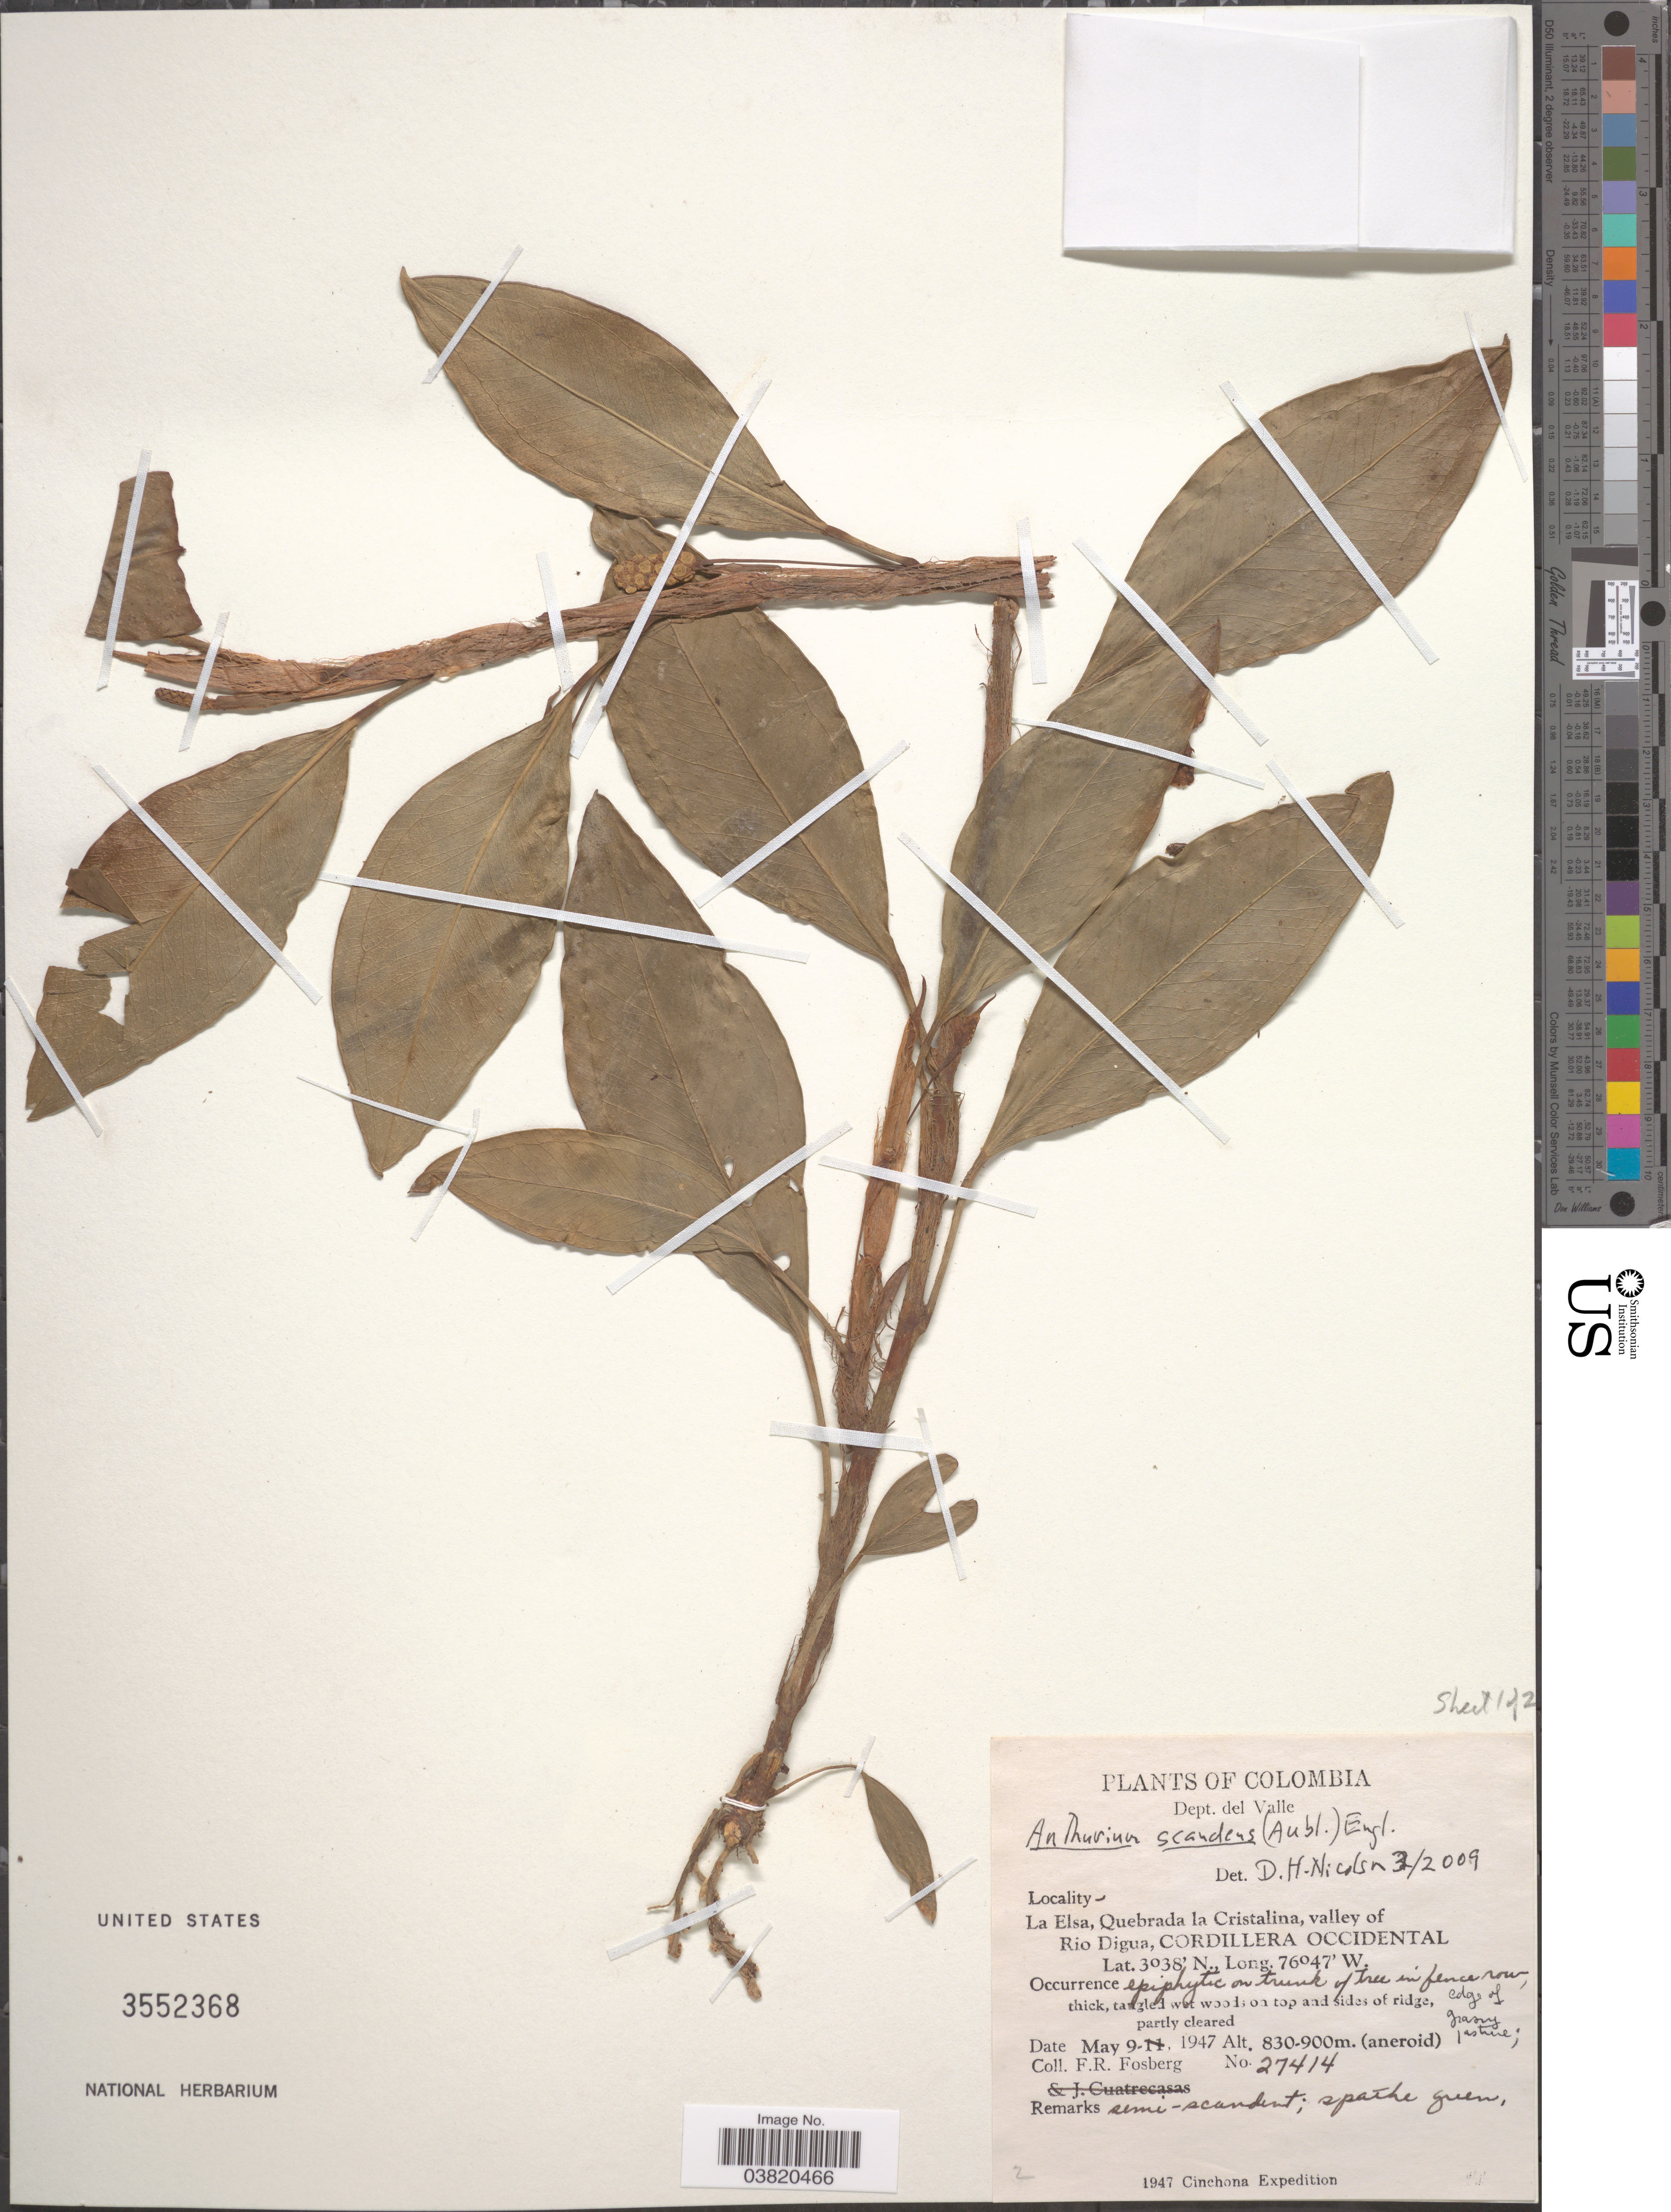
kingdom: Plantae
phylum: Tracheophyta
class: Liliopsida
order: Alismatales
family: Araceae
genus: Anthurium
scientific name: Anthurium scandens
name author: (Aubl.) Engl.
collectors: F. R. Fosberg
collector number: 27414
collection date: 1947-05-09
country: Colombia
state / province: Valle del Cauca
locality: Dept. del Valle. La Elsa, Quebrada la Cristalina, valley of Rio Digua, Cordillera Occidental. On top and sides of ridge, edge of grassy pasture.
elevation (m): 830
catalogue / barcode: US 3552368